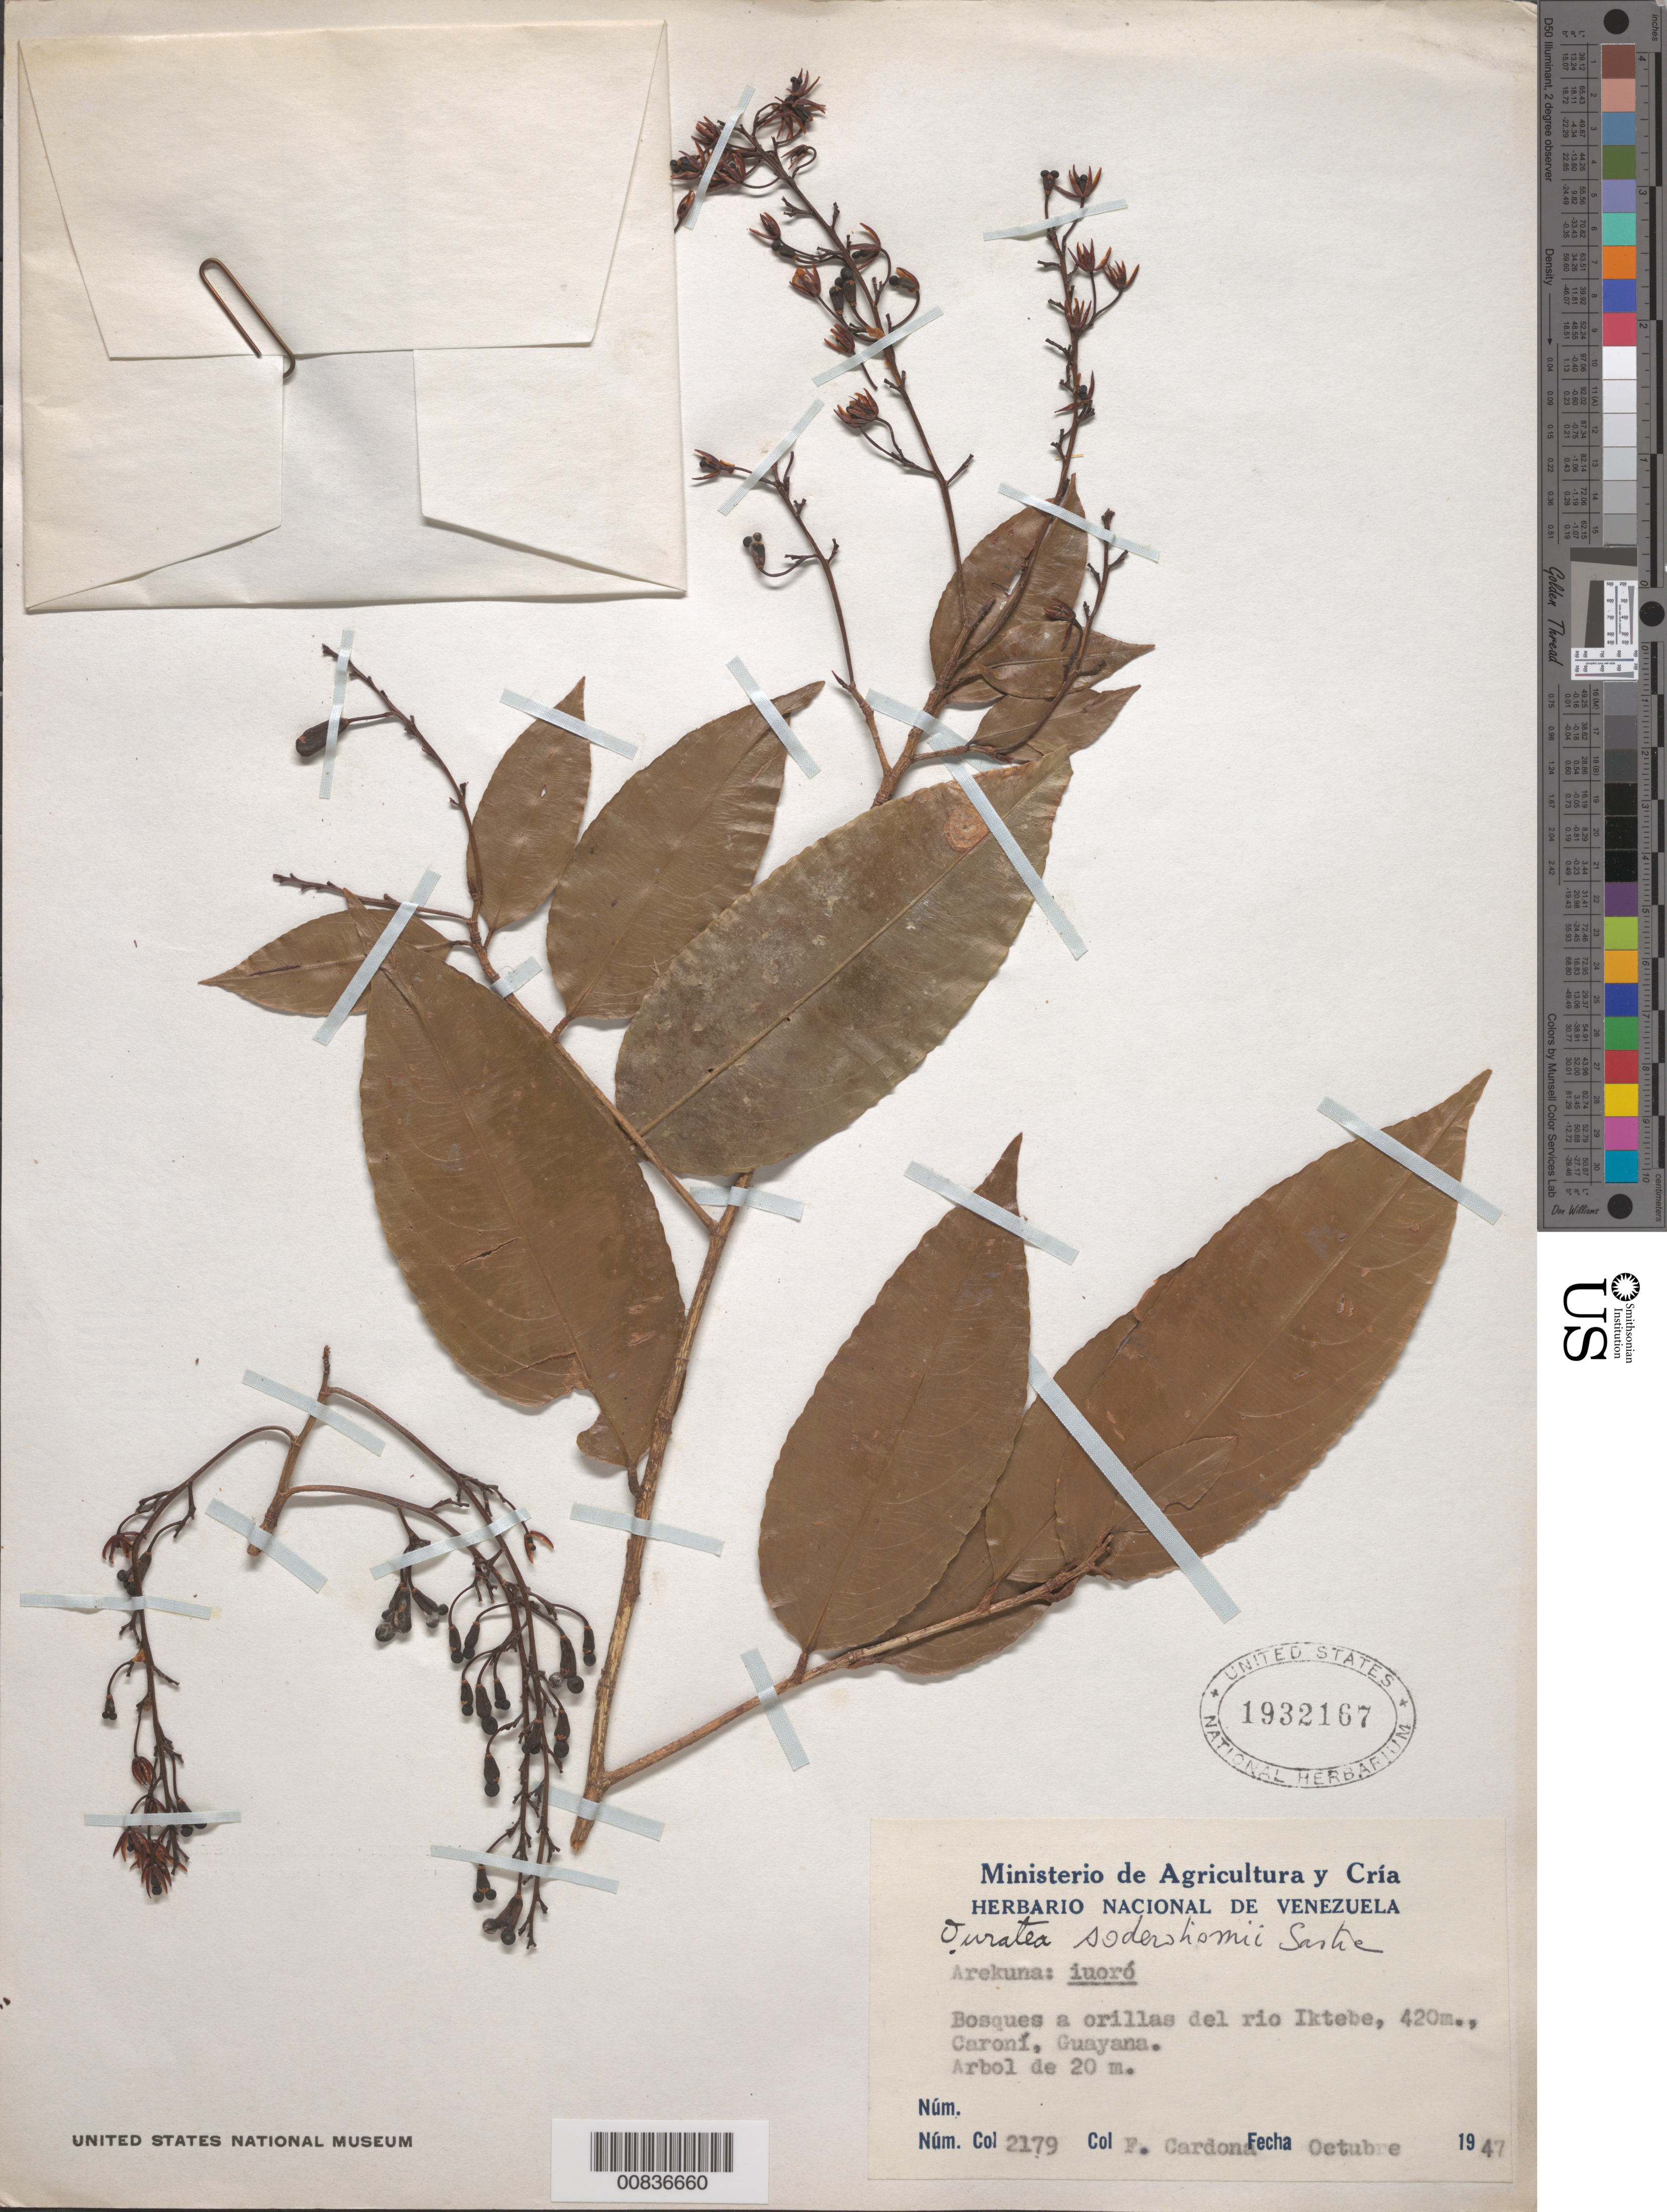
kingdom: Plantae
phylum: Tracheophyta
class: Magnoliopsida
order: Malpighiales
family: Ochnaceae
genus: Ouratea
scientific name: Ouratea soderstromii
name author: Sastre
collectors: F. Cardona Puig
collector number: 2179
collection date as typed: Oct-47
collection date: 1947-10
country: Venezuela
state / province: Bolívar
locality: Alto Caroní, Río Iktebe, Guayana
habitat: Forest along river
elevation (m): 420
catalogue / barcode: US 1932167